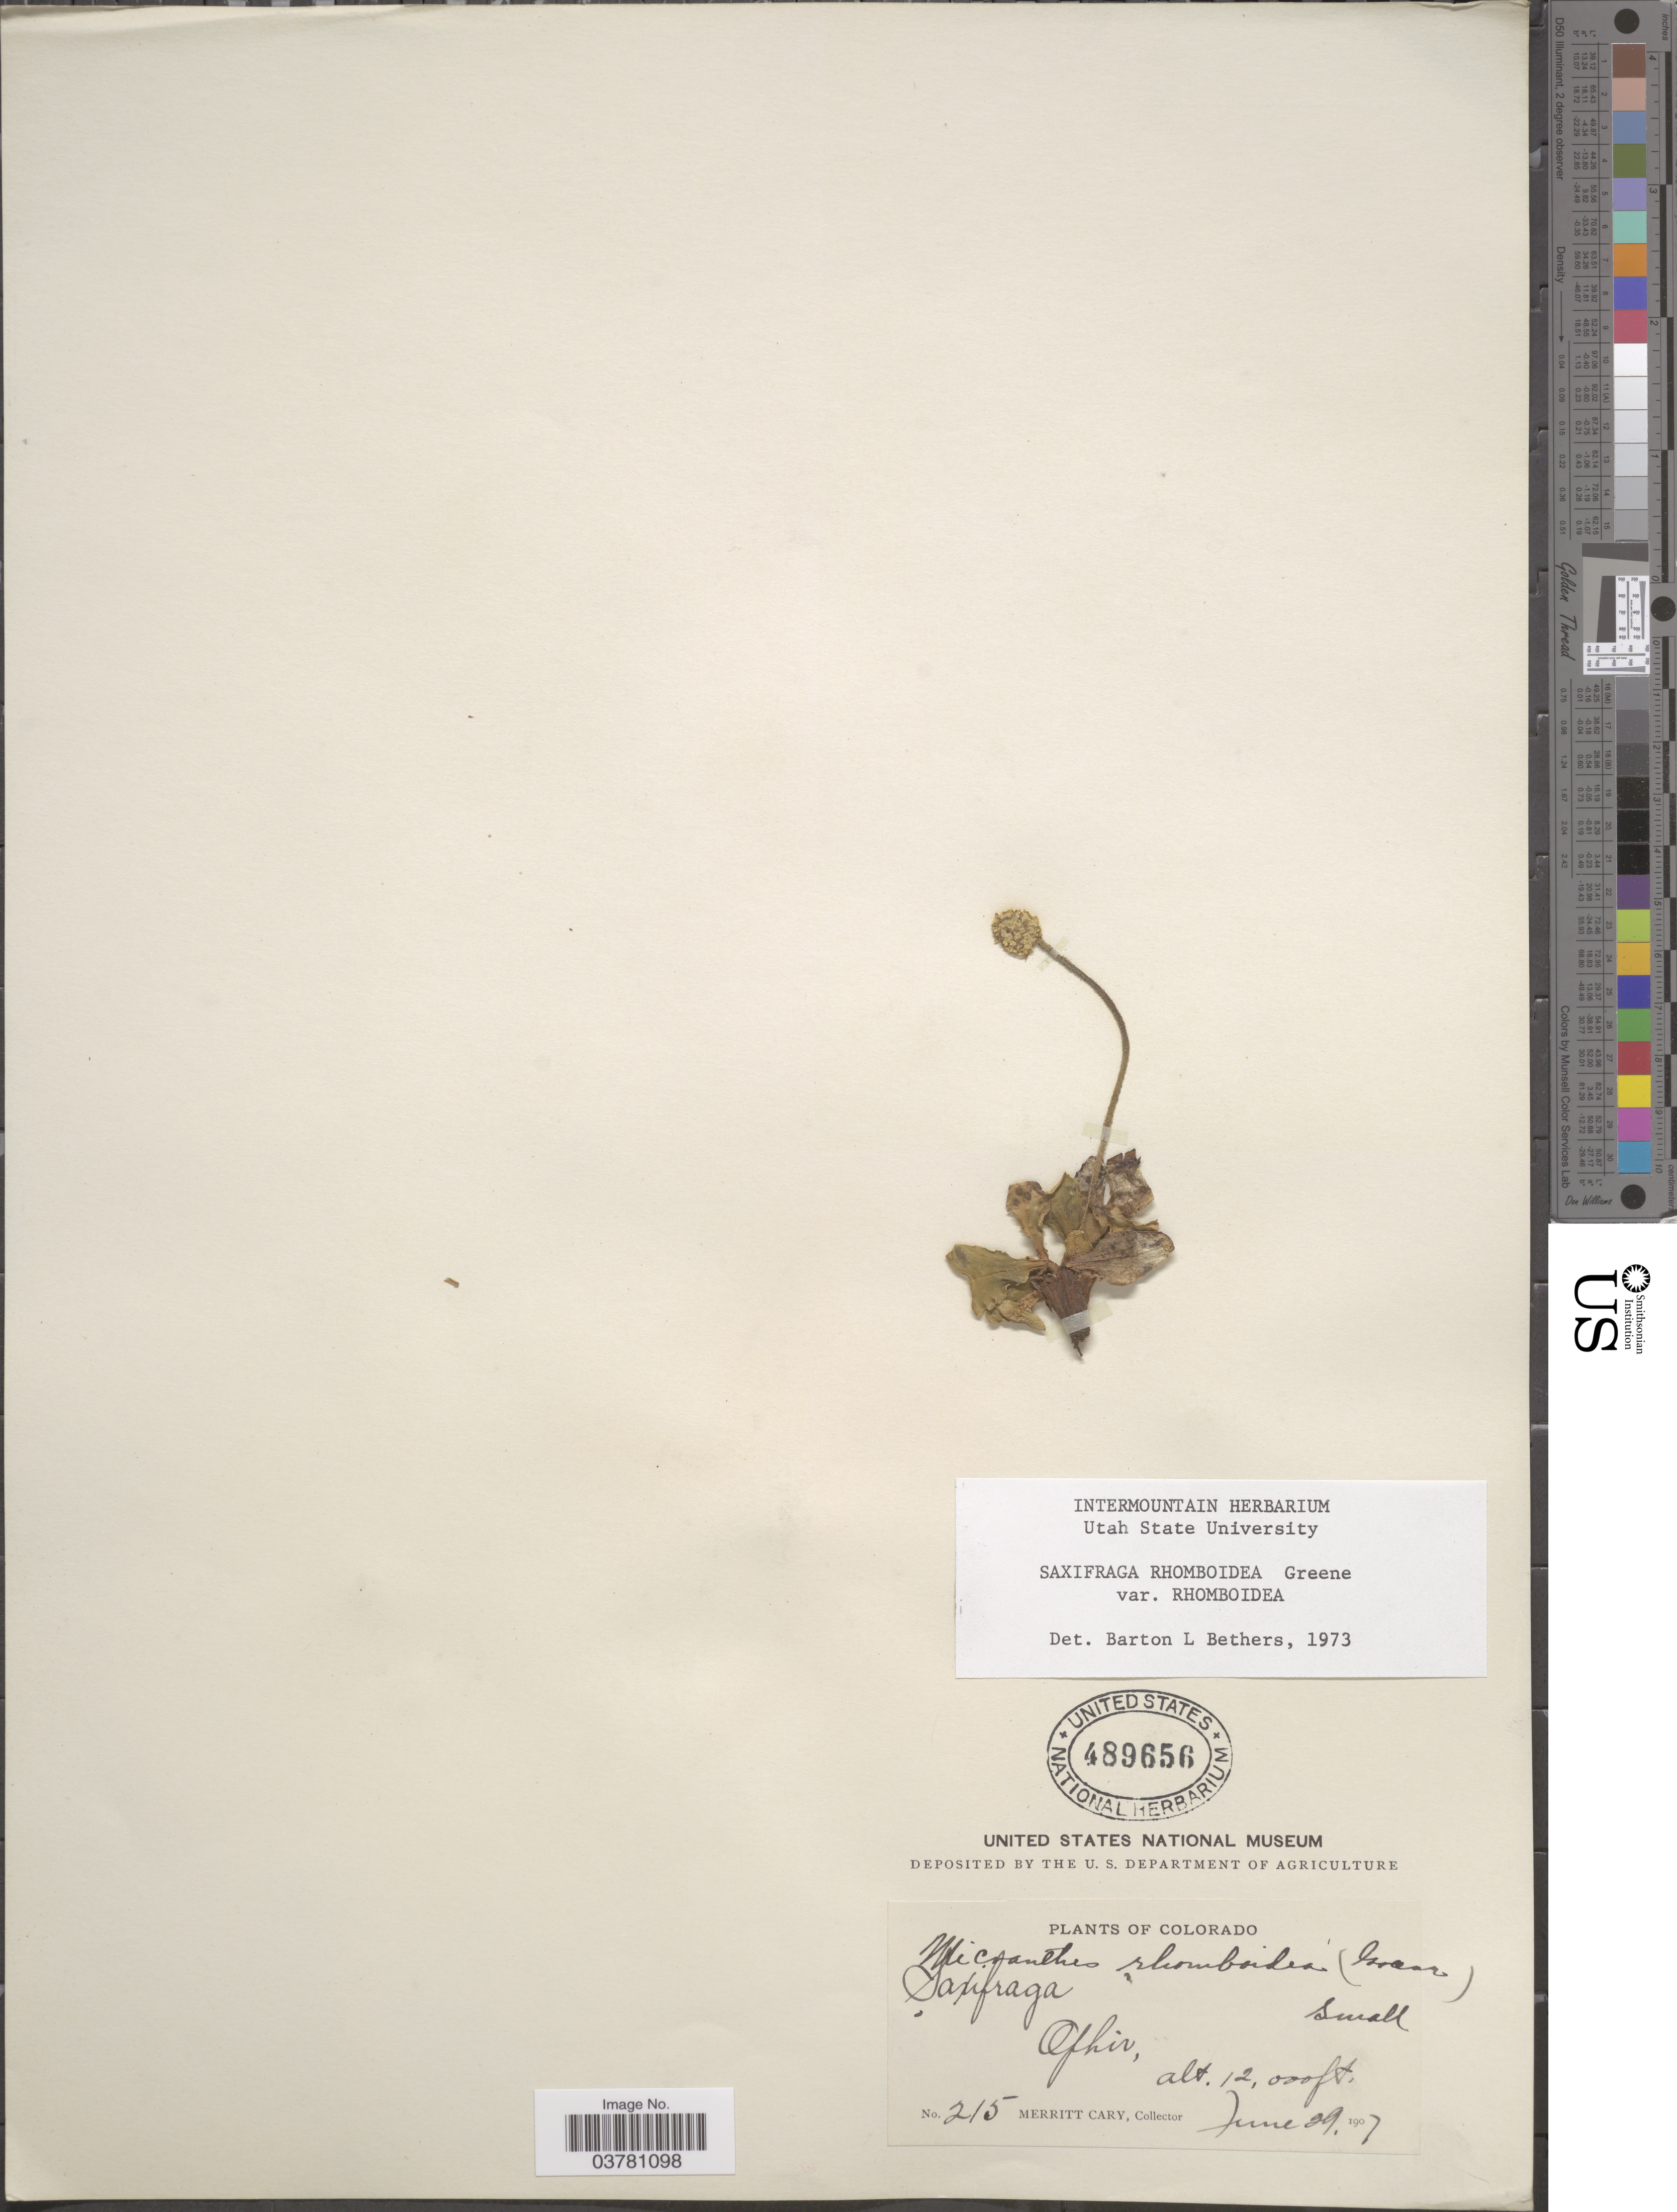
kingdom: Plantae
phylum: Tracheophyta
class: Magnoliopsida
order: Saxifragales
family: Saxifragaceae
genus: Micranthes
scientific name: Micranthes rhomboidea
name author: (Greene) Small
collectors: M. Cary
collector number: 215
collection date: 1907-06-29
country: United States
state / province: Colorado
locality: Ophir.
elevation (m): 3658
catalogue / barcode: US 489656